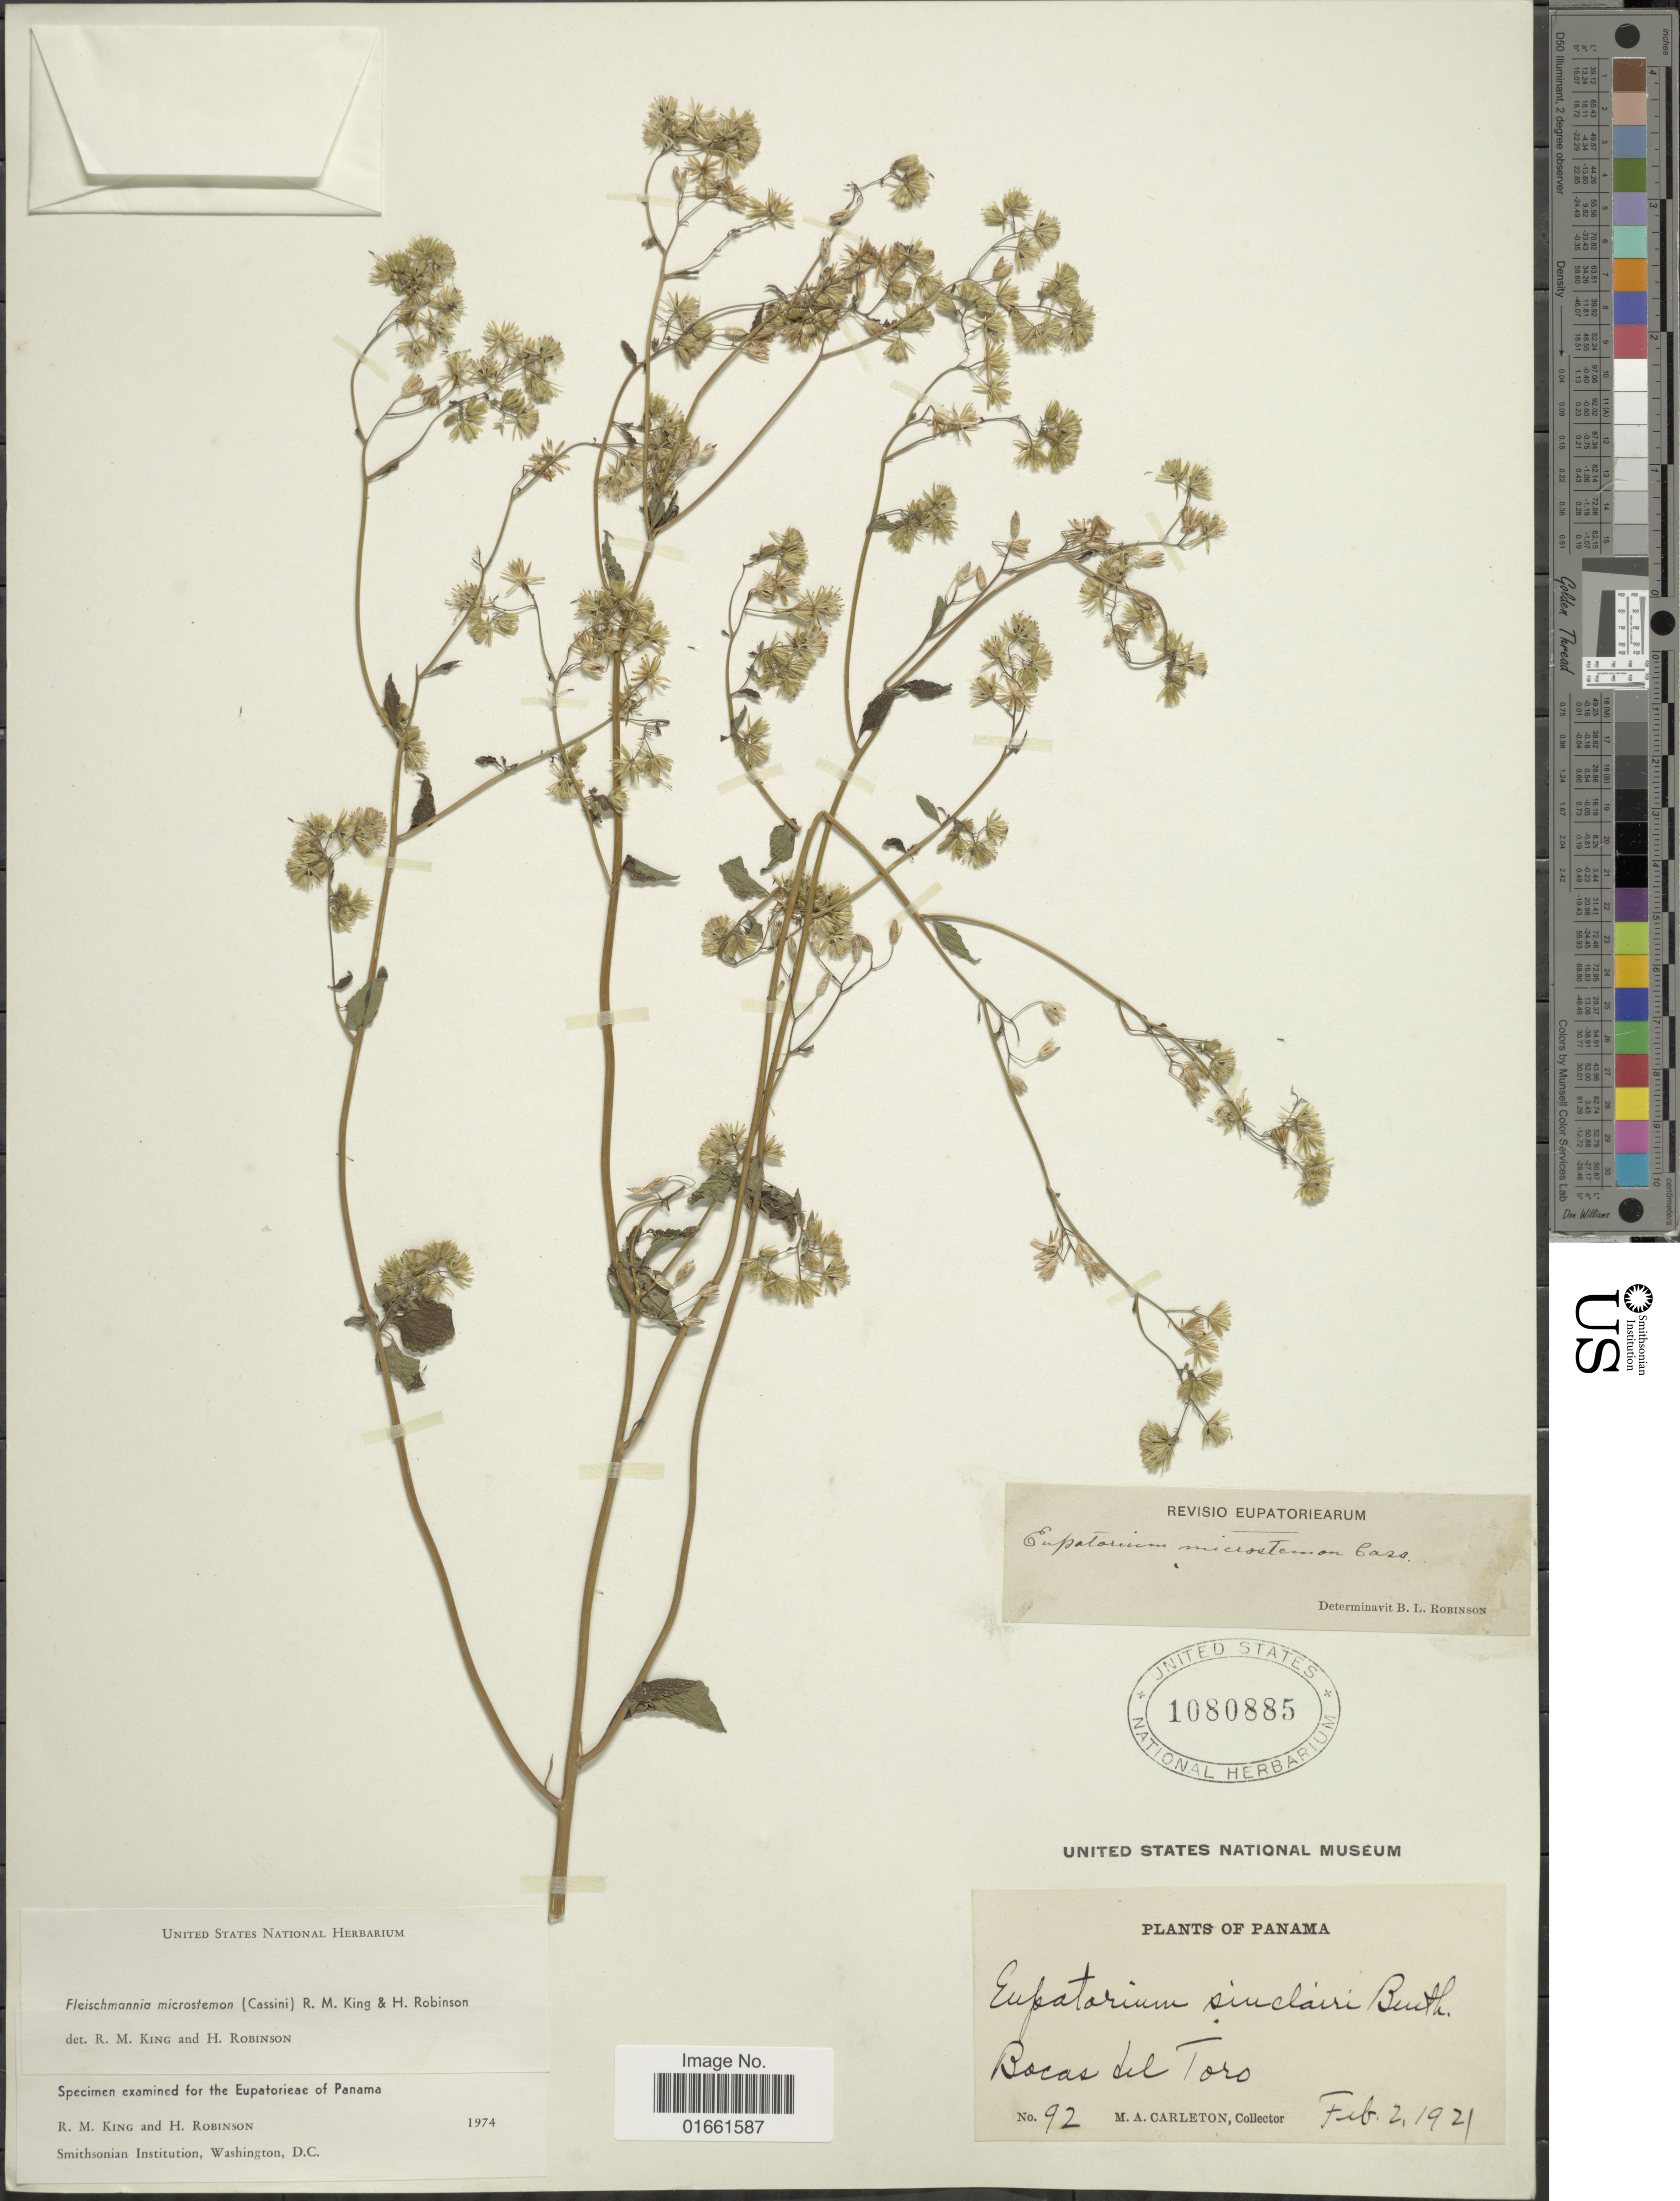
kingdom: Plantae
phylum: Tracheophyta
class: Magnoliopsida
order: Asterales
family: Asteraceae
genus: Fleischmannia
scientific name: Fleischmannia microstemon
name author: (Cass.) R.M. King & H. Rob.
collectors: M. A. Carleton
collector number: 92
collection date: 1921-02-02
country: Panama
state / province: Bocas del Toro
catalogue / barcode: US 1080885